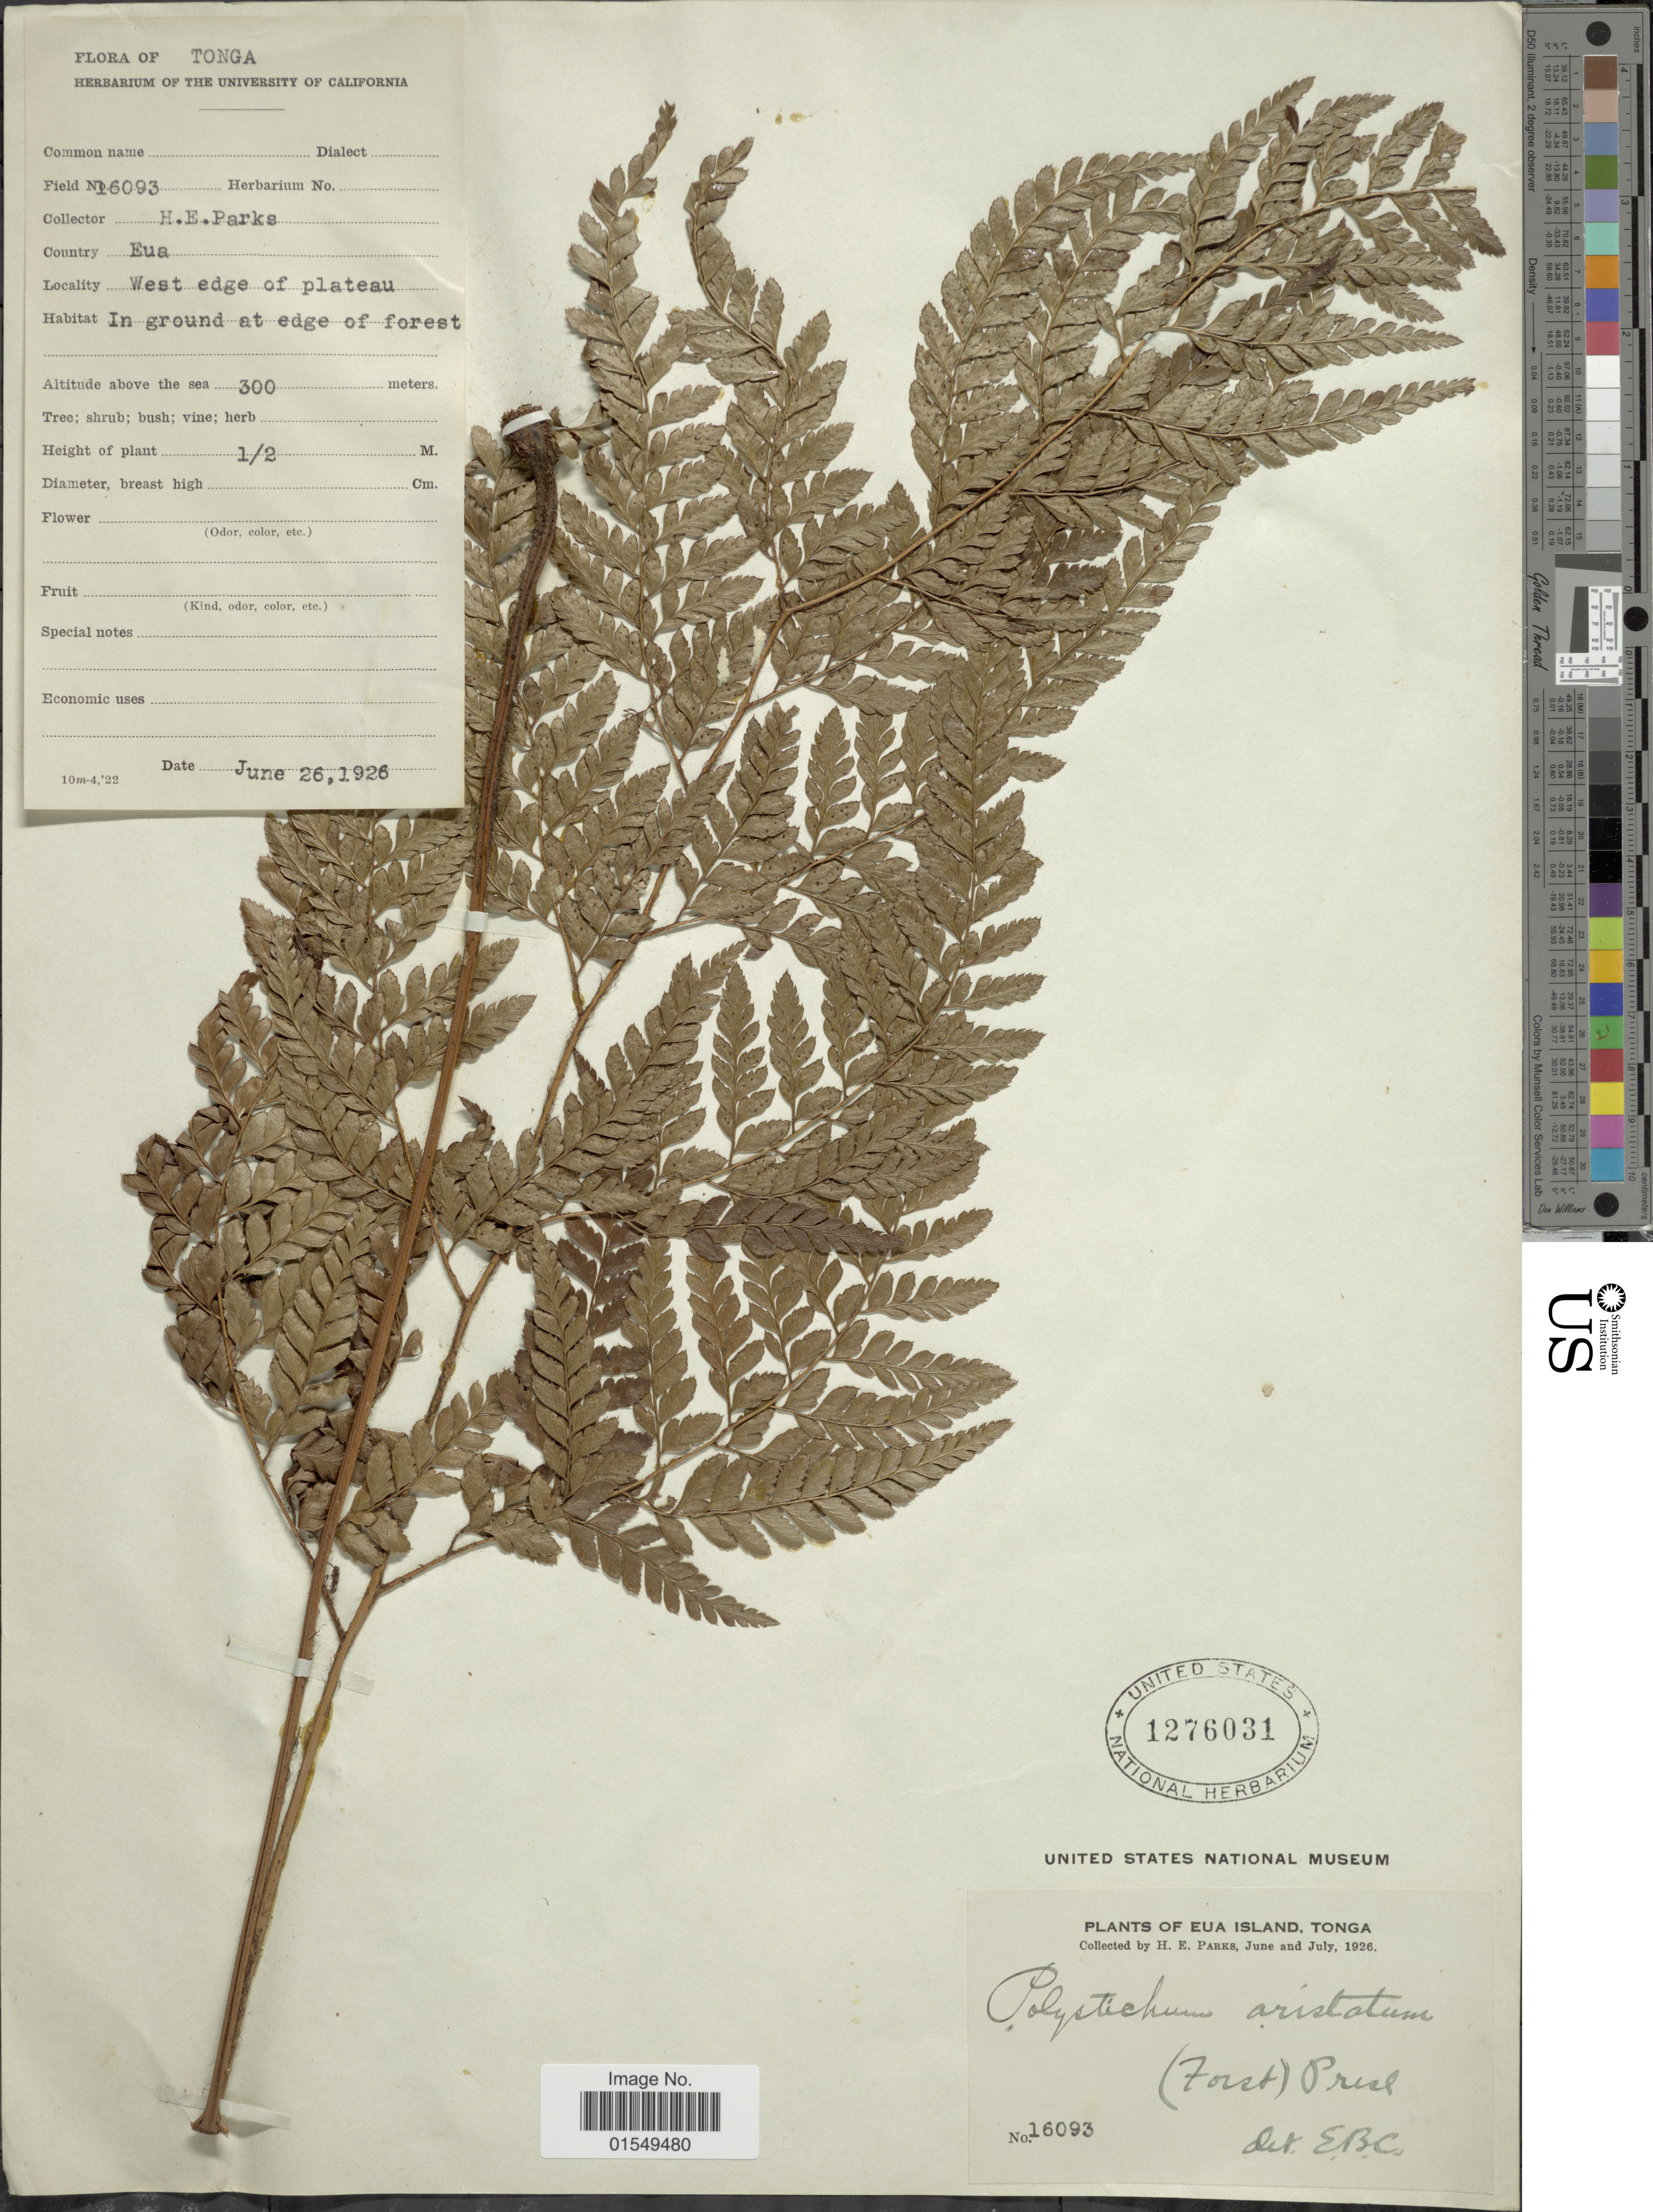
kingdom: Plantae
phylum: Tracheophyta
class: Polypodiopsida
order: Polypodiales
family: Dryopteridaceae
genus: Arachniodes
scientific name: Arachniodes aristata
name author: (G. Forst.) Tindale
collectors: H. E. Parks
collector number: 16093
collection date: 1926-06-26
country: Tonga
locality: Country Eua, west edge of plateau, Eua Island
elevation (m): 300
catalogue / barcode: US 1276031